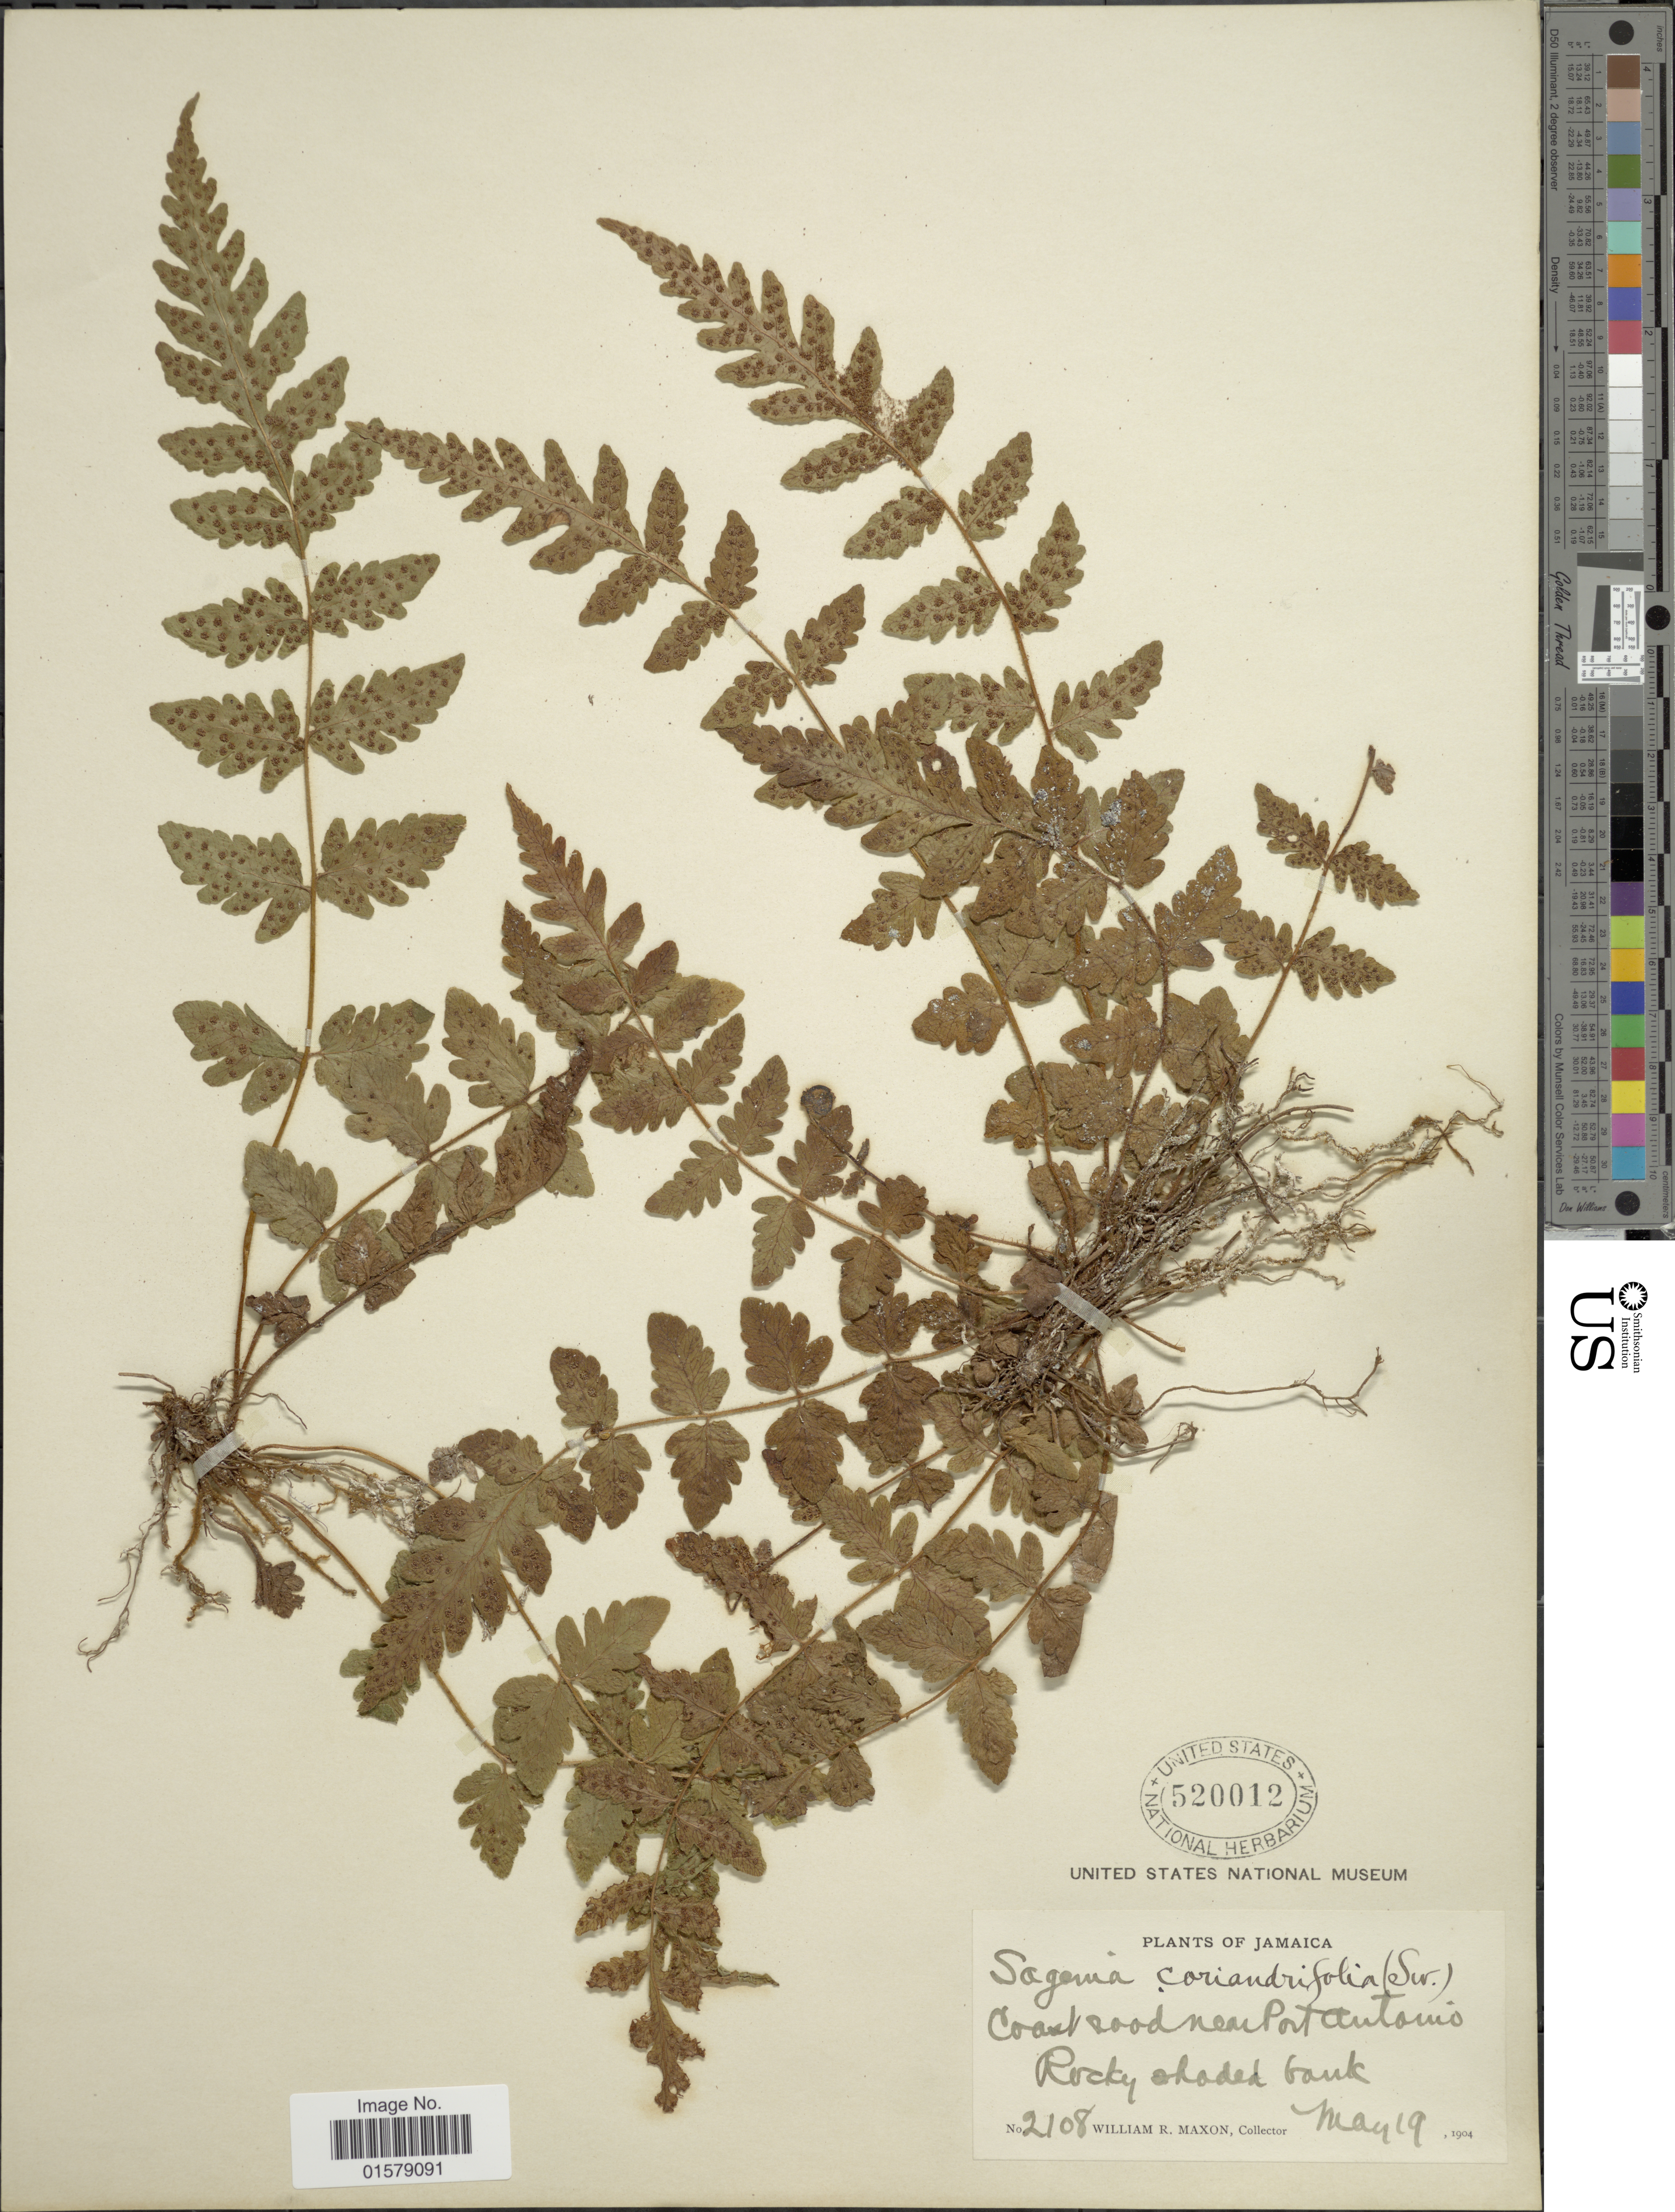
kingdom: Plantae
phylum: Tracheophyta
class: Polypodiopsida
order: Polypodiales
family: Tectariaceae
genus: Tectaria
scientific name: Tectaria coriandrifolia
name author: Underw.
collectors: W. R. Maxon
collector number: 2108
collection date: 1904-05-19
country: Jamaica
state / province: Portland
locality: Coast road near Port Antonio.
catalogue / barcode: US 520012